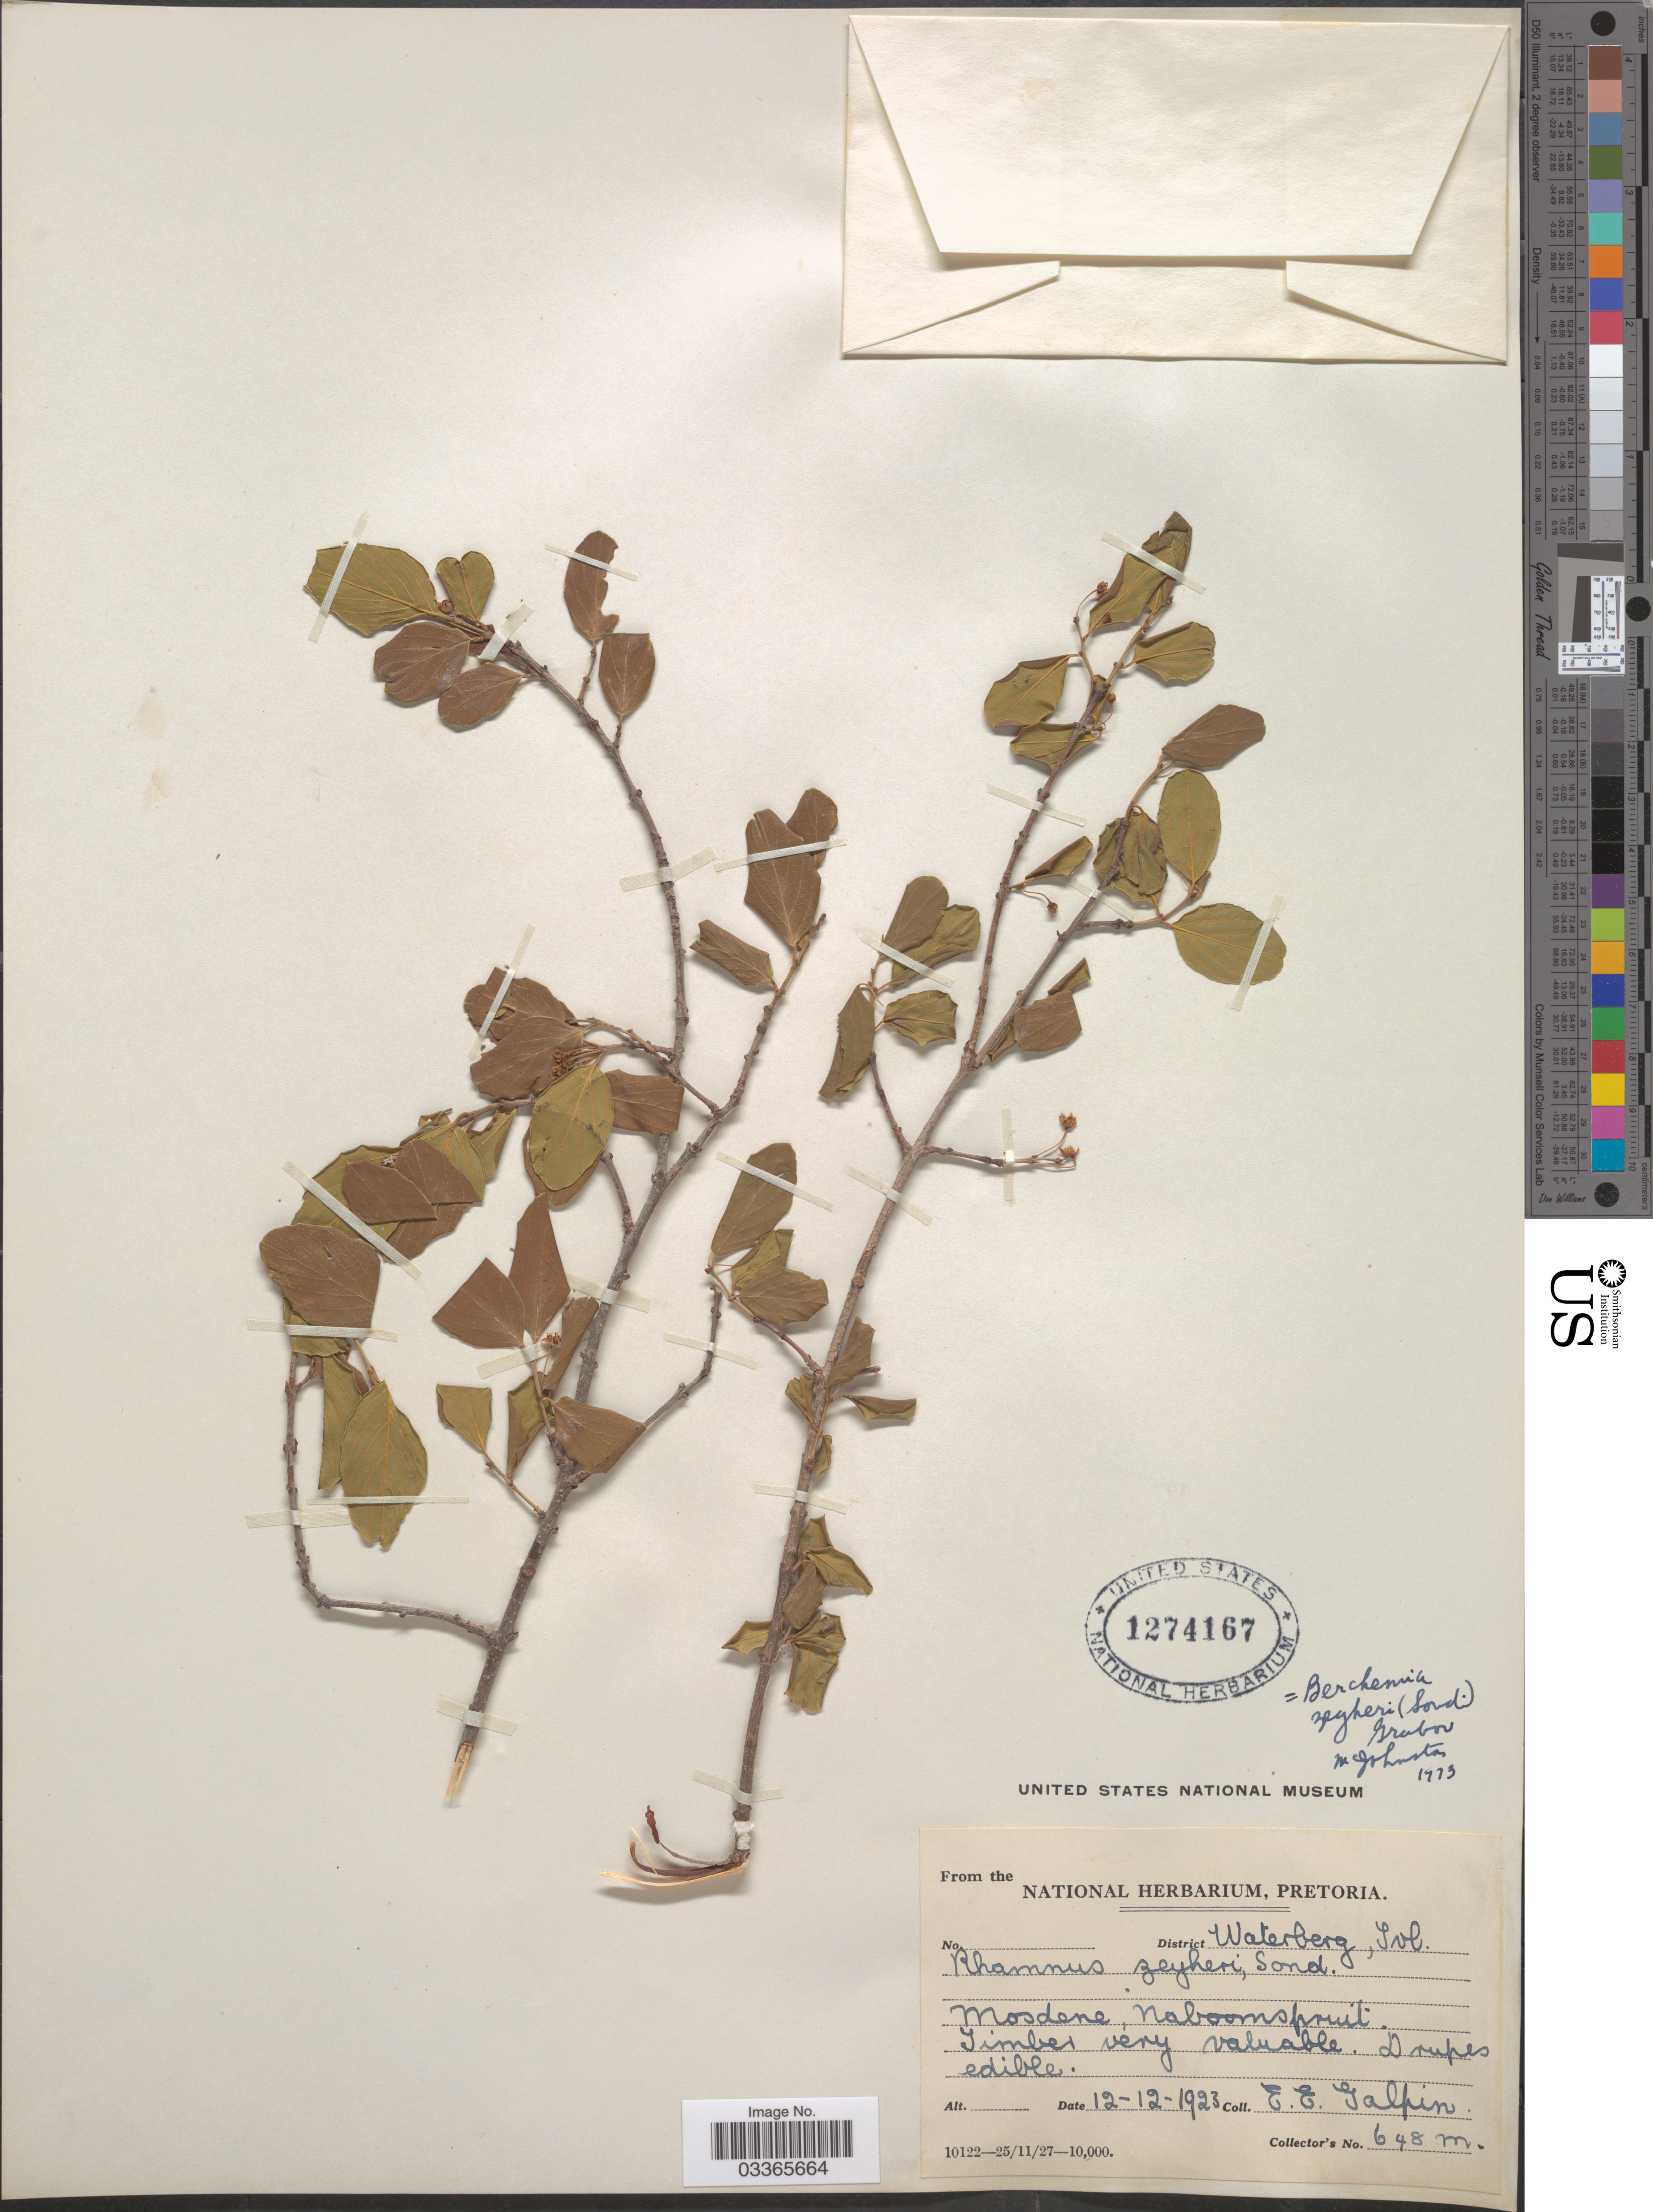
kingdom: Plantae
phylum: Tracheophyta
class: Magnoliopsida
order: Rosales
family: Rhamnaceae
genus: Phyllogeiton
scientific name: Phyllogeiton zeyheri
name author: (Sond.) Suess.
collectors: E. Galpin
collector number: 648m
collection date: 1923-12-12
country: South Africa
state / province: Limpopo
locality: District Waterberg, Tvl. Mosdene, Naboomspruit.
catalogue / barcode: US 1274167